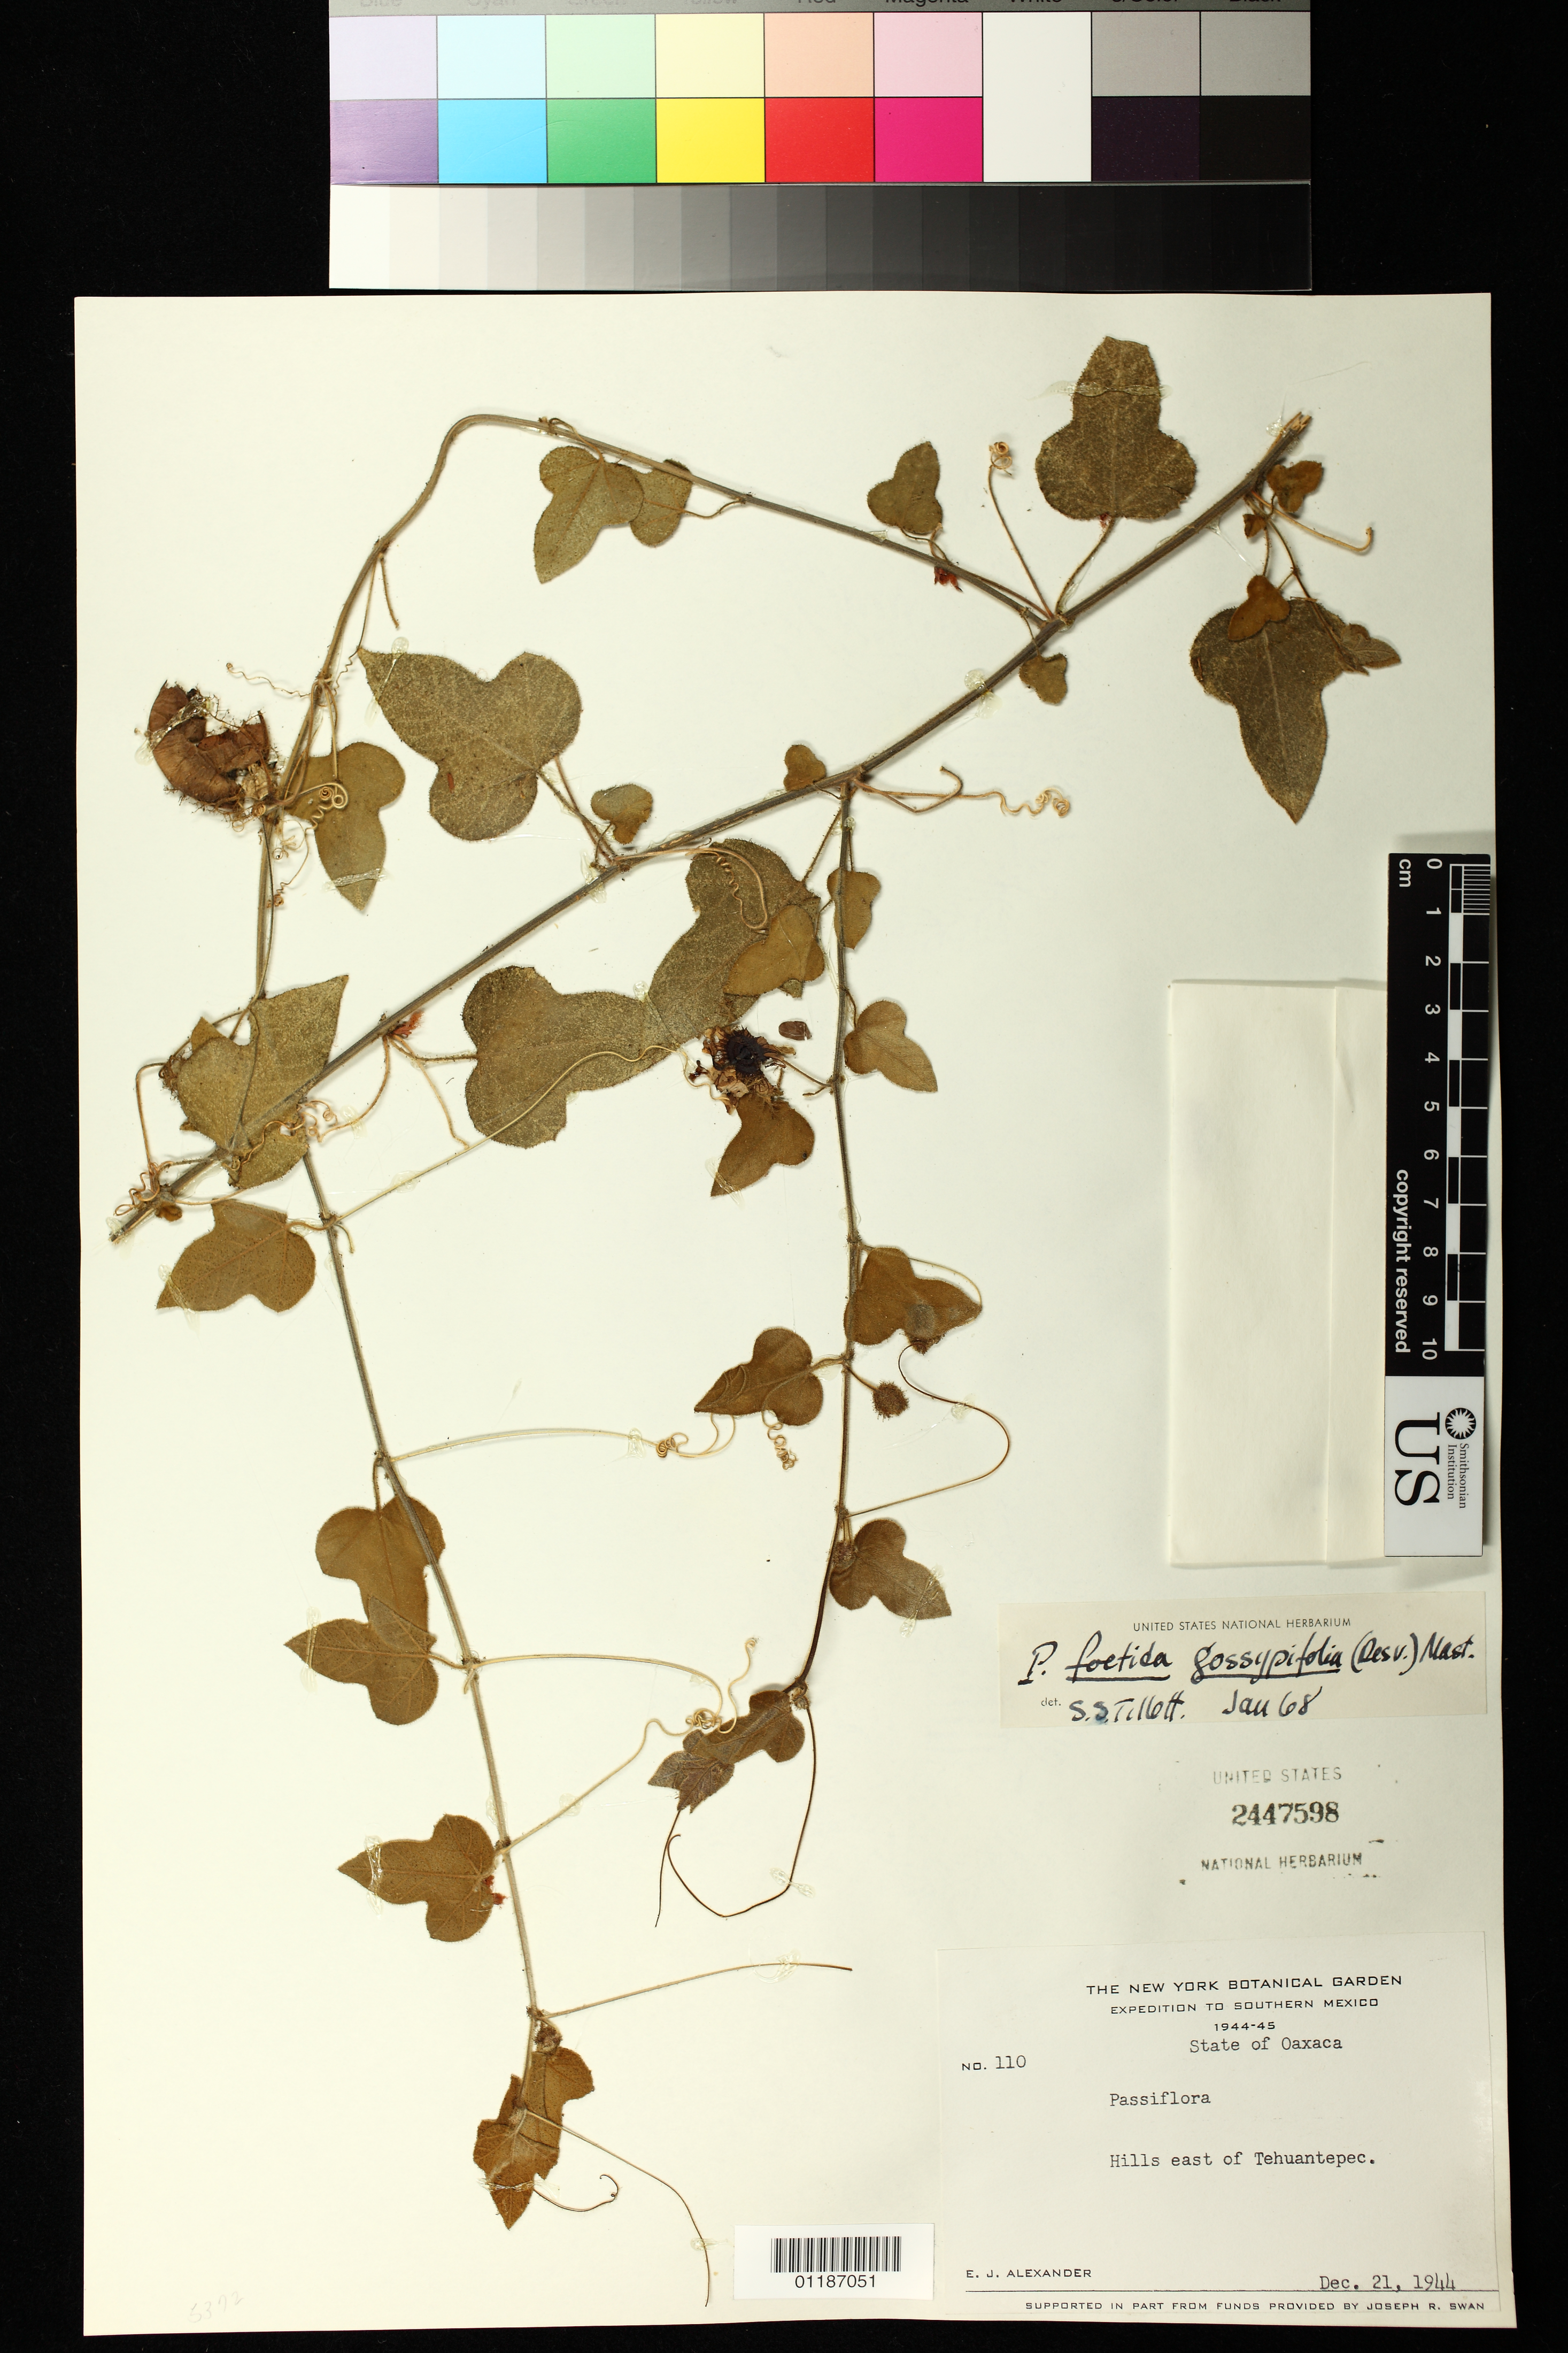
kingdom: Plantae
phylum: Tracheophyta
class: Magnoliopsida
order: Malpighiales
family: Passifloraceae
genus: Passiflora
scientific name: Passiflora foetida var. gossypiifolia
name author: (Desv.) Mast.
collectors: E. J. Alexander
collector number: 110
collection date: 1944-12-21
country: Mexico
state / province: Oaxaca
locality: Hills East of Tehuantepec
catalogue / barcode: US 2447598